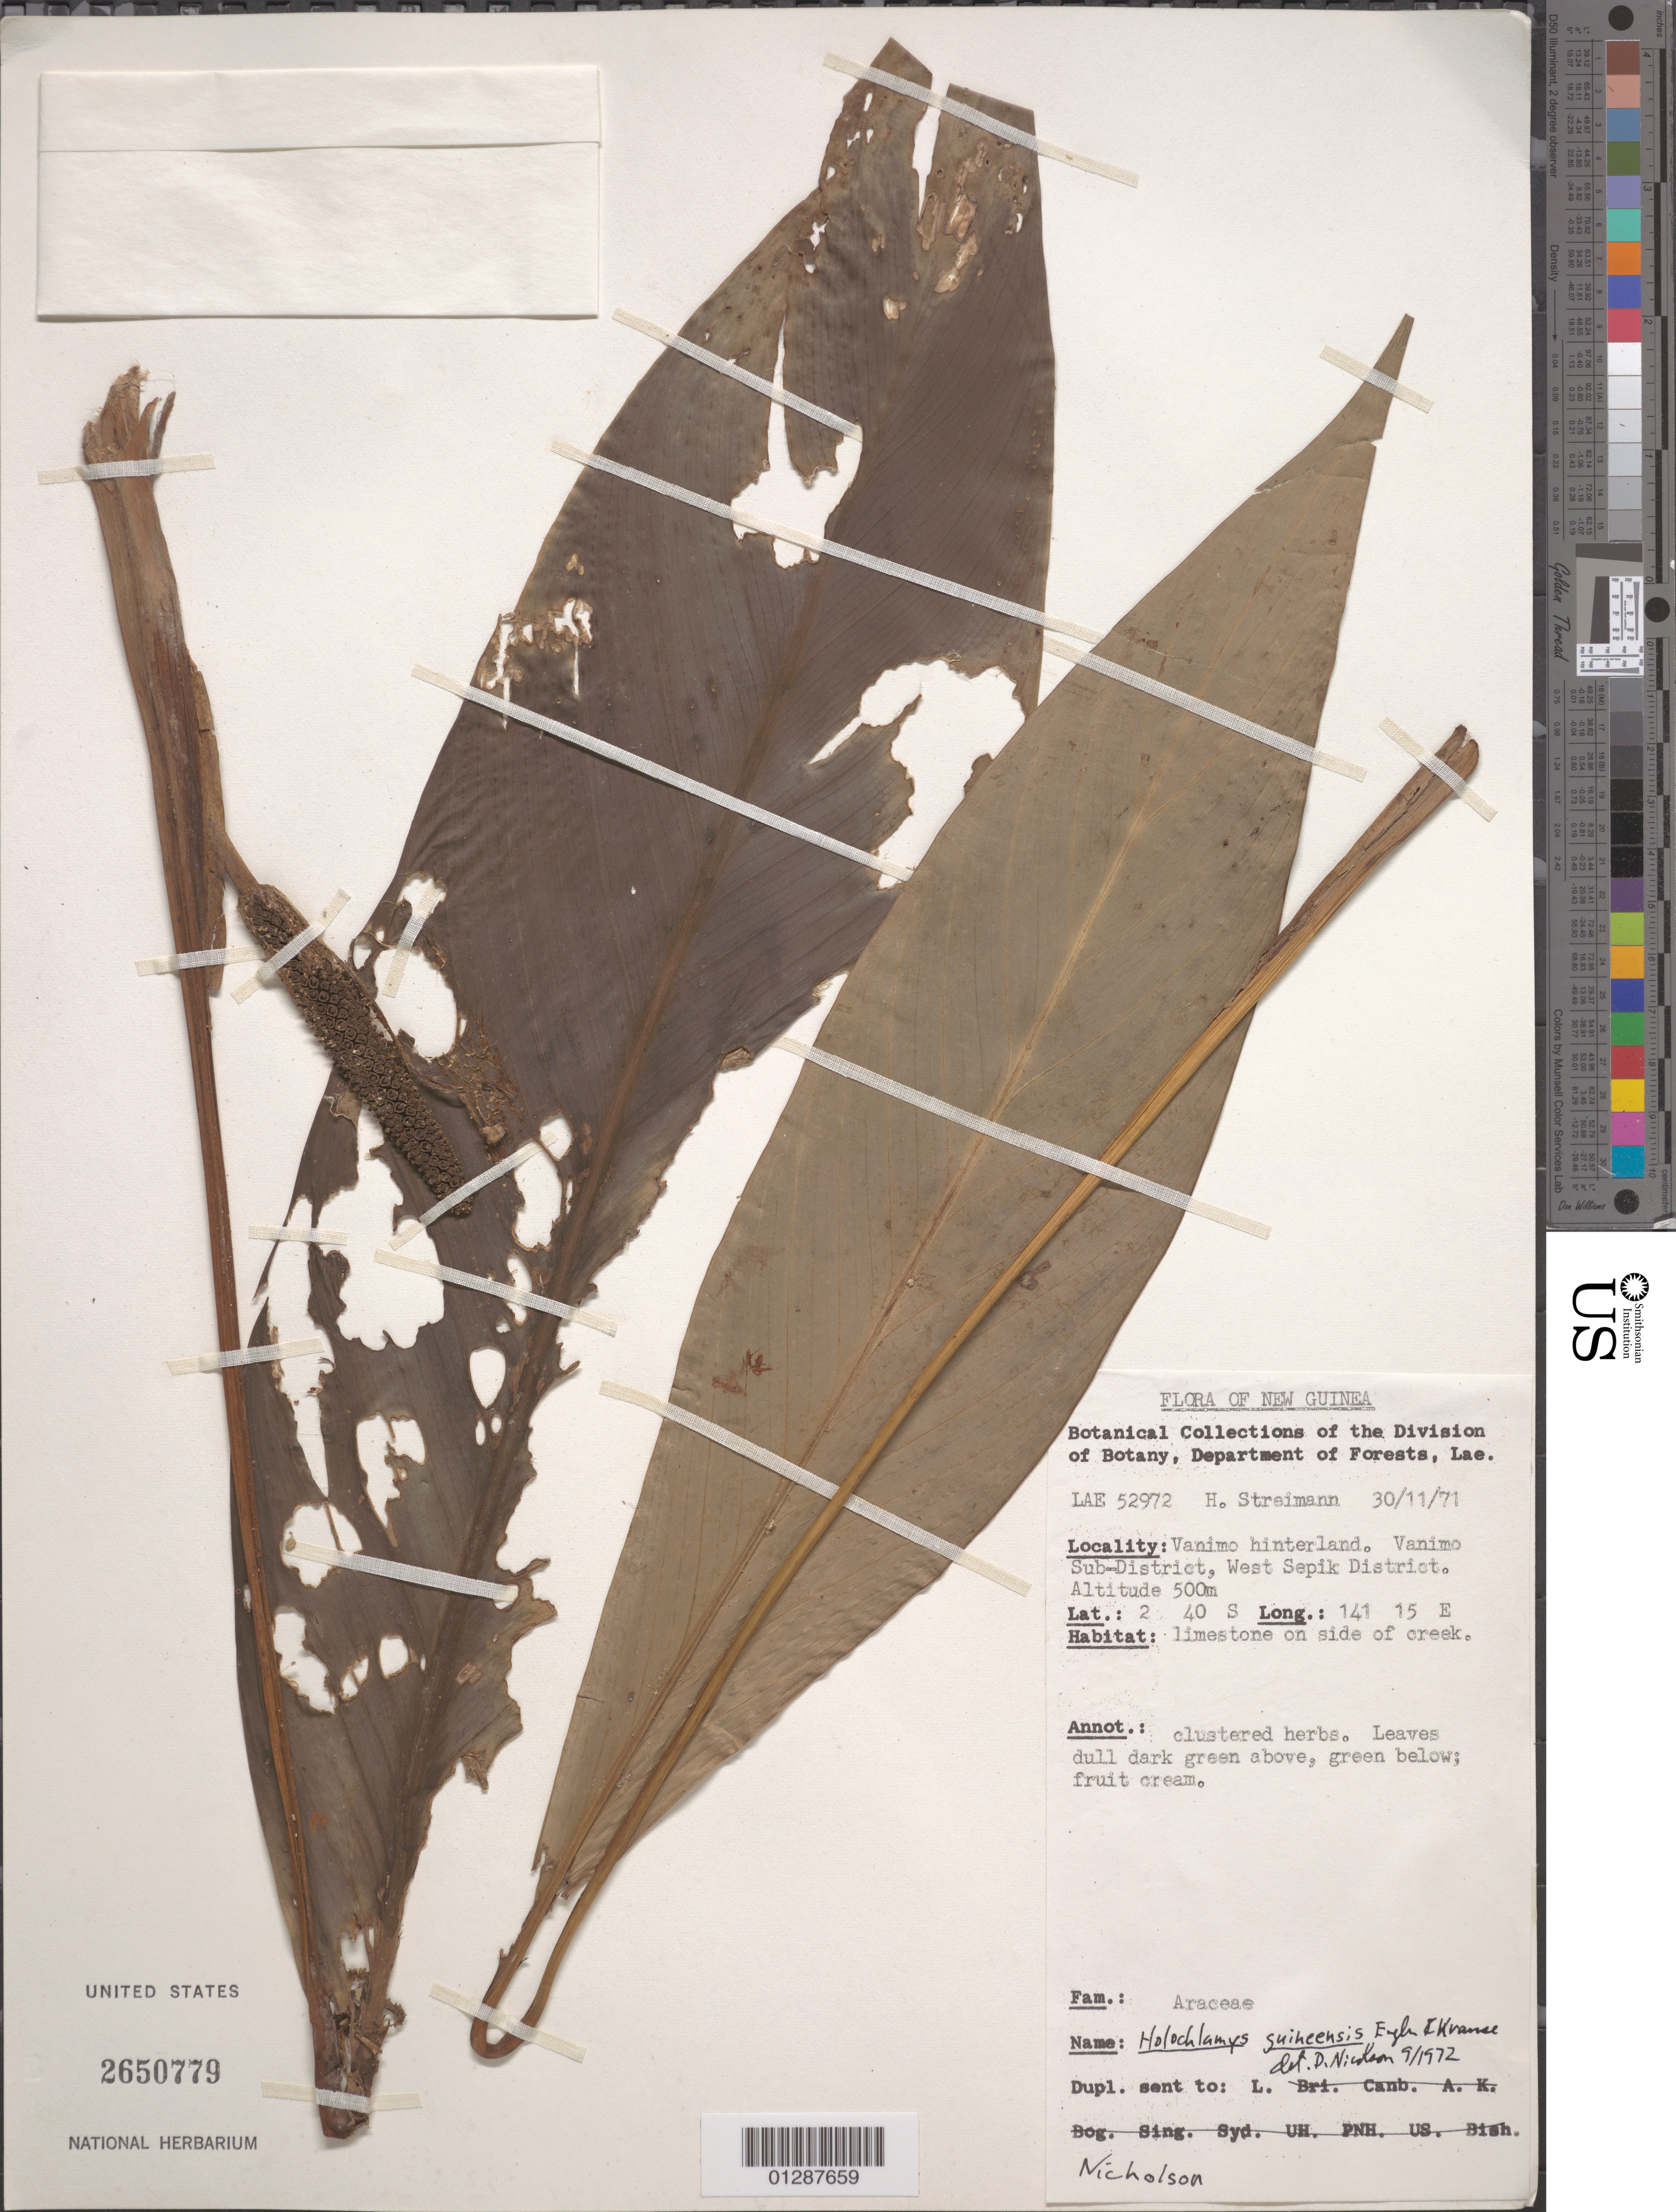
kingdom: Plantae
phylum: Tracheophyta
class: Liliopsida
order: Alismatales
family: Araceae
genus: Holochlamys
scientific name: Holochlamys beccarii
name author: Engl.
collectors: H. Streimann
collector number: LAE 52972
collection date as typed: Transcribed d/m/y: 30/11/71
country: Papua New Guinea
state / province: Sandaun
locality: New Guinea. Vanimo hinterland. Vanimo Sub-District, West Sepik District.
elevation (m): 500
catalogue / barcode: US 2650779